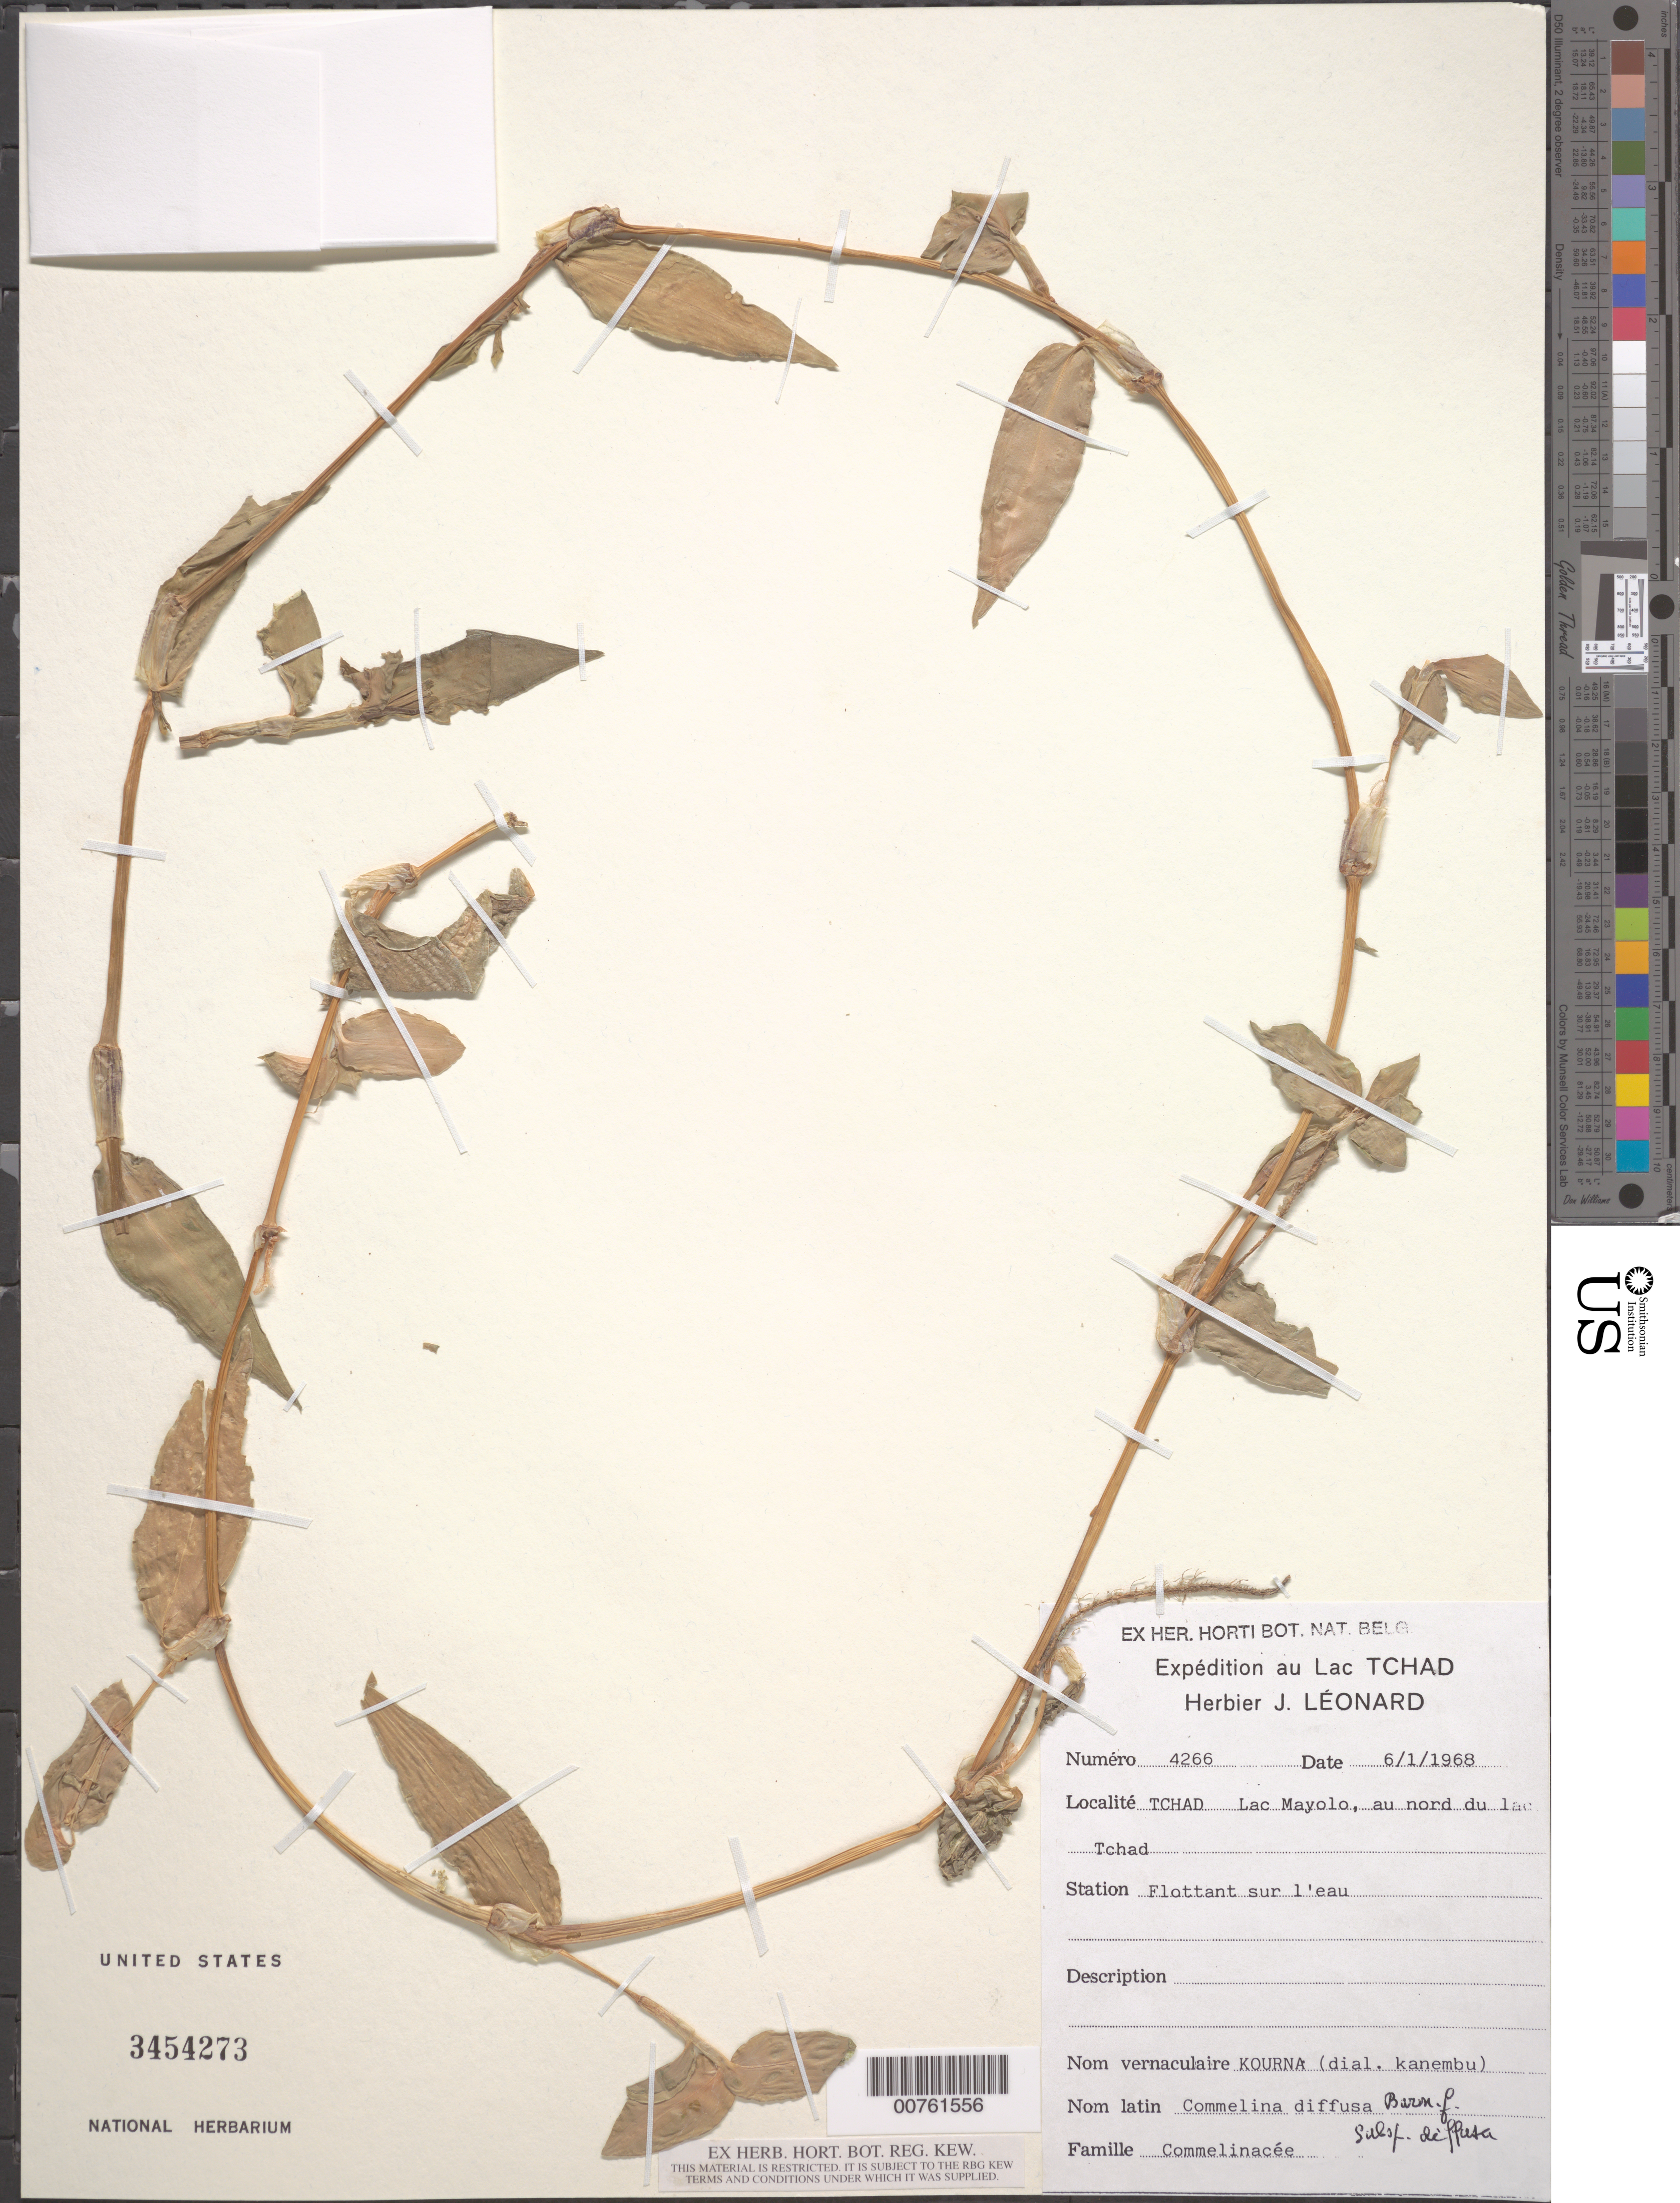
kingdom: Plantae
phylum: Tracheophyta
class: Liliopsida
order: Commelinales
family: Commelinaceae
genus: Commelina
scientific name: Commelina diffusa subsp. diffusa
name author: Burm. f.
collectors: J. Léonard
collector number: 4266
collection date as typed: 06 Jan 1968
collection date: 1968-01-06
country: Chad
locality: Lac Mayolo, au nord du lac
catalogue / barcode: US 3454273